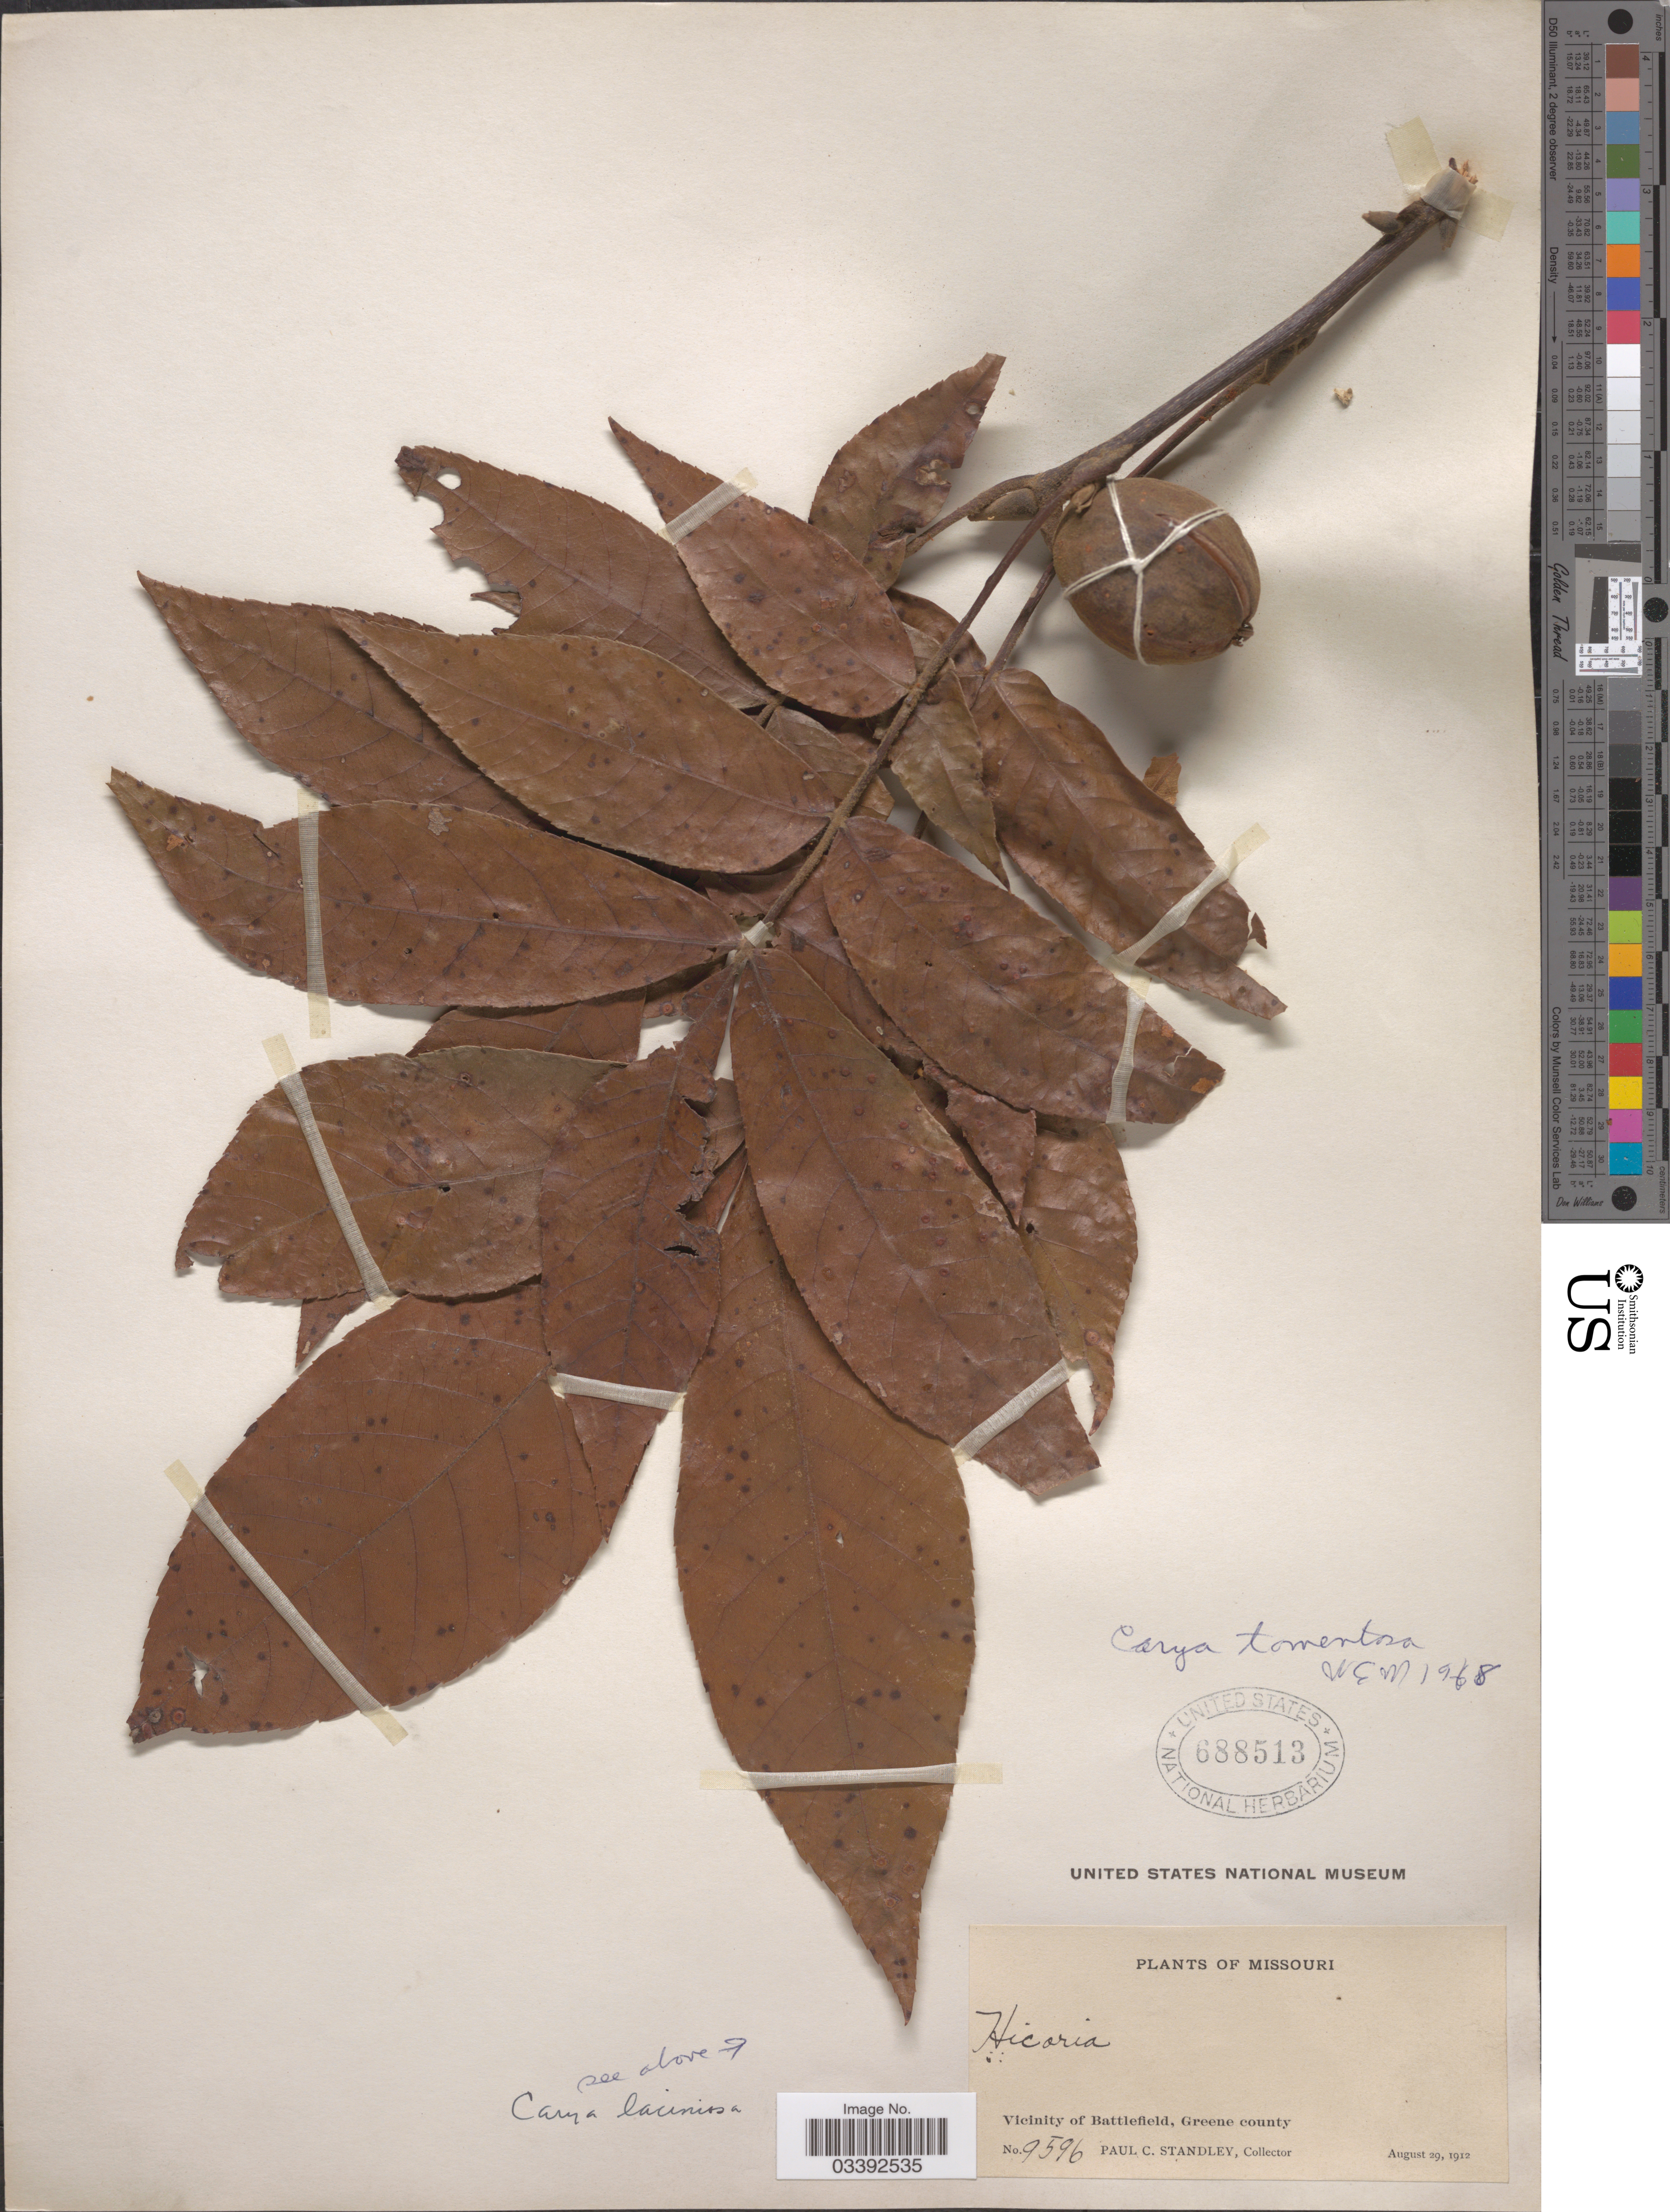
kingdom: Plantae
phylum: Tracheophyta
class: Magnoliopsida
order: Fagales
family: Juglandaceae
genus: Carya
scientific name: Carya tomentosa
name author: (Lam.) Nutt.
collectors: P. C. Standley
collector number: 9596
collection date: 1912-08-29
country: United States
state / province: Missouri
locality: Vicinity of Battlefield, Greene County.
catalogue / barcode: US 688513